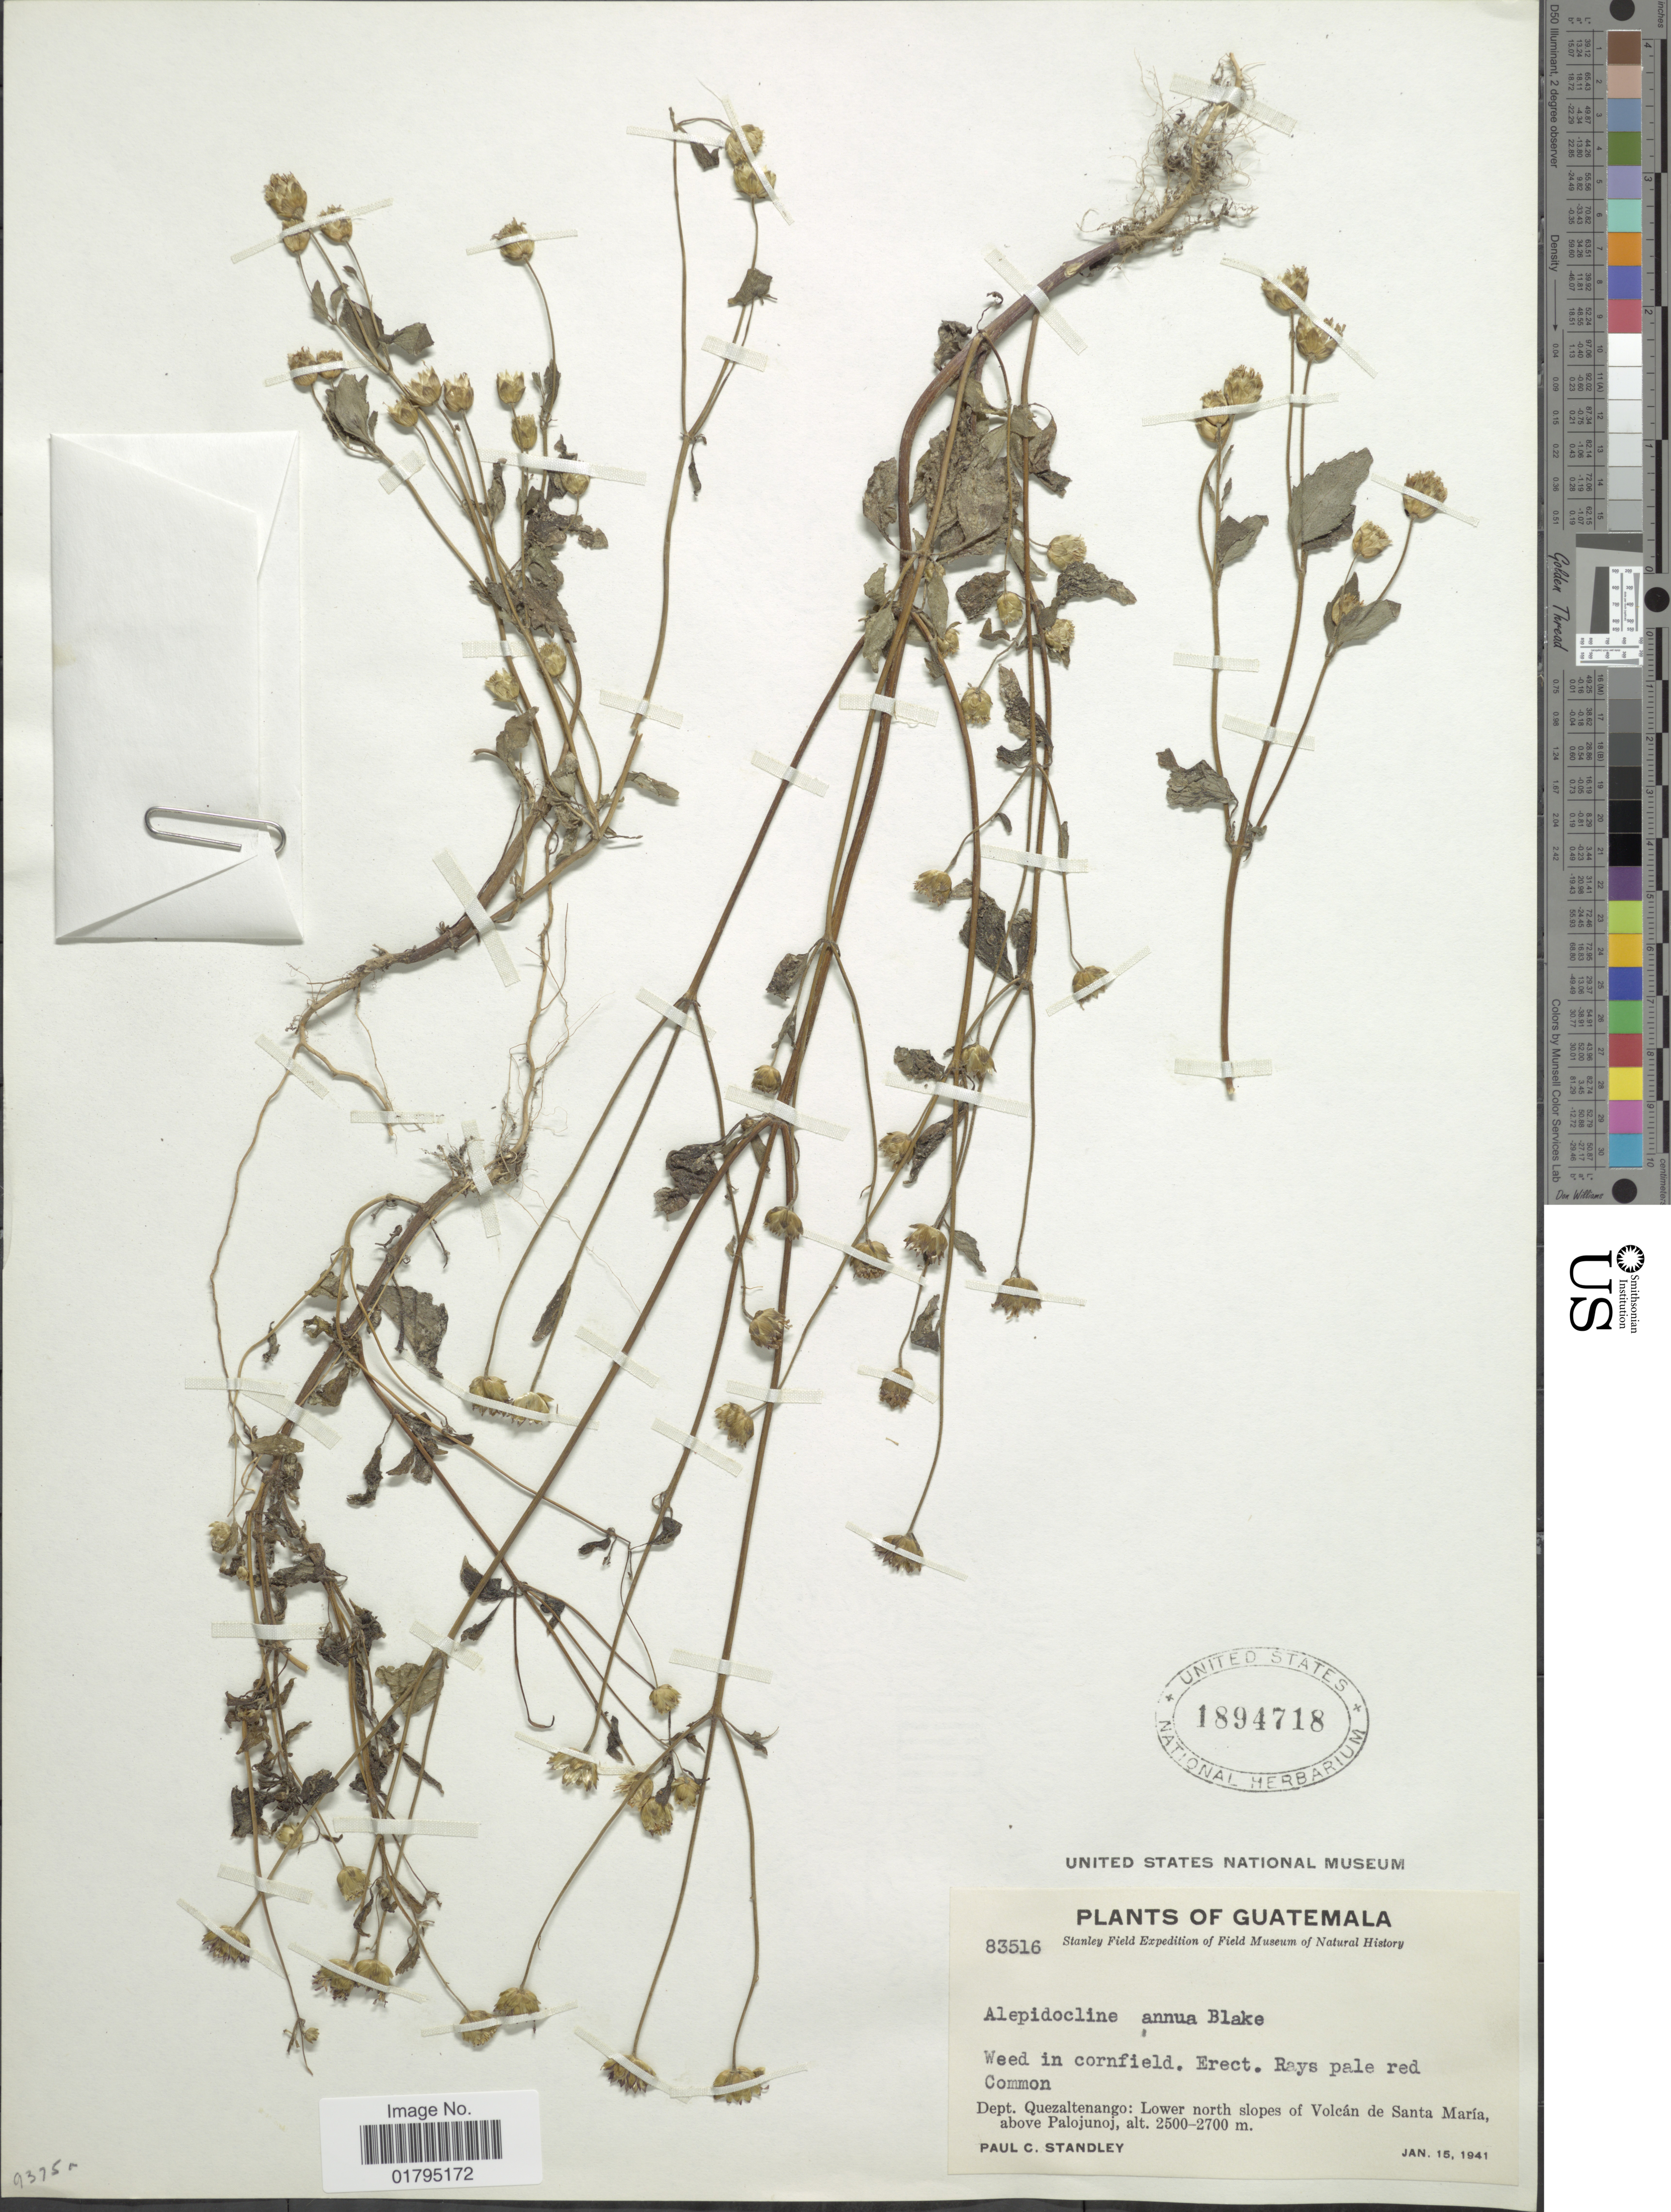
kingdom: Plantae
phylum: Tracheophyta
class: Magnoliopsida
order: Asterales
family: Asteraceae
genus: Alepidocline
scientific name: Alepidocline annua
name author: S.F. Blake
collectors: P. C. Standley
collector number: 83516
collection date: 1941-01-15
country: Guatemala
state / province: Quetzaltenango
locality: Dep. Quezaltenango: Lower north slopes of Volcan de Santa Maria above Palojunoj.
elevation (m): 2500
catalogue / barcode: US 1894718